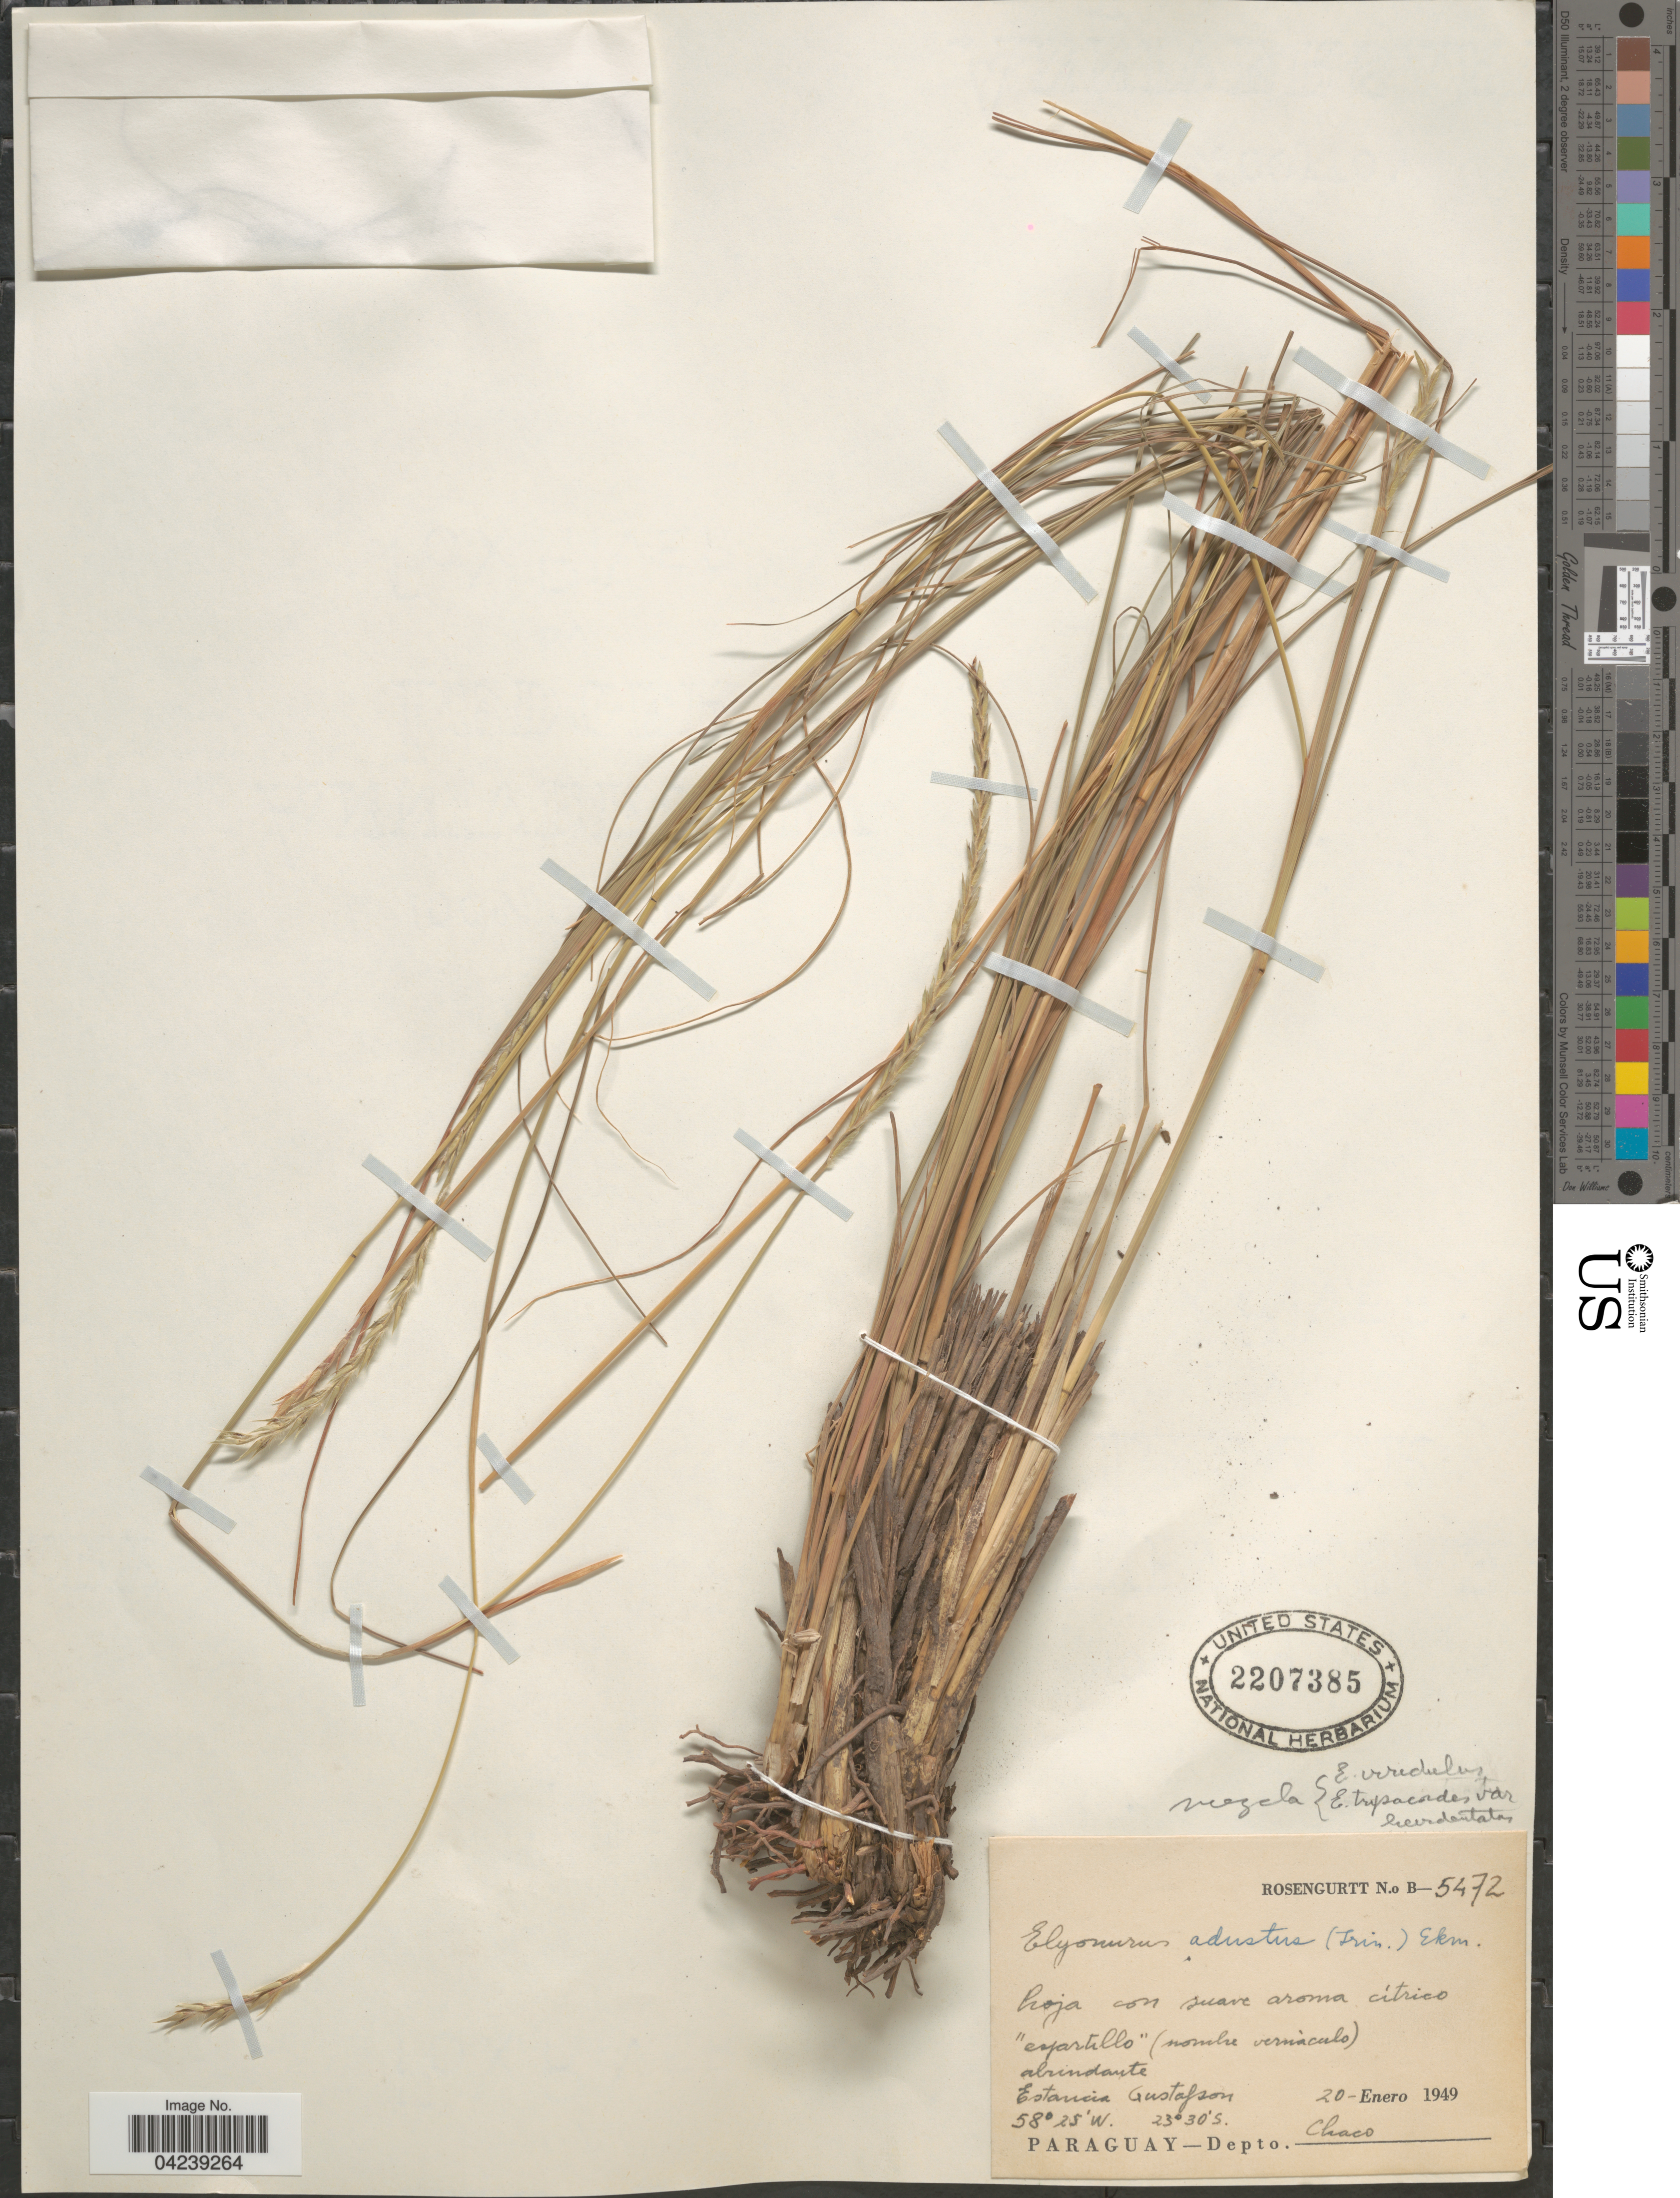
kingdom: Plantae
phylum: Tracheophyta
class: Liliopsida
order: Poales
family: Poaceae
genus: Elionurus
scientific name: Elionurus muticus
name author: (Spreng.) Kuntze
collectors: Rosengurtt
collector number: B-5472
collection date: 1949-01-20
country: Argentina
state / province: Chaco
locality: Estancia Gustafson. Depto. Chaco.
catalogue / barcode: US 2207385